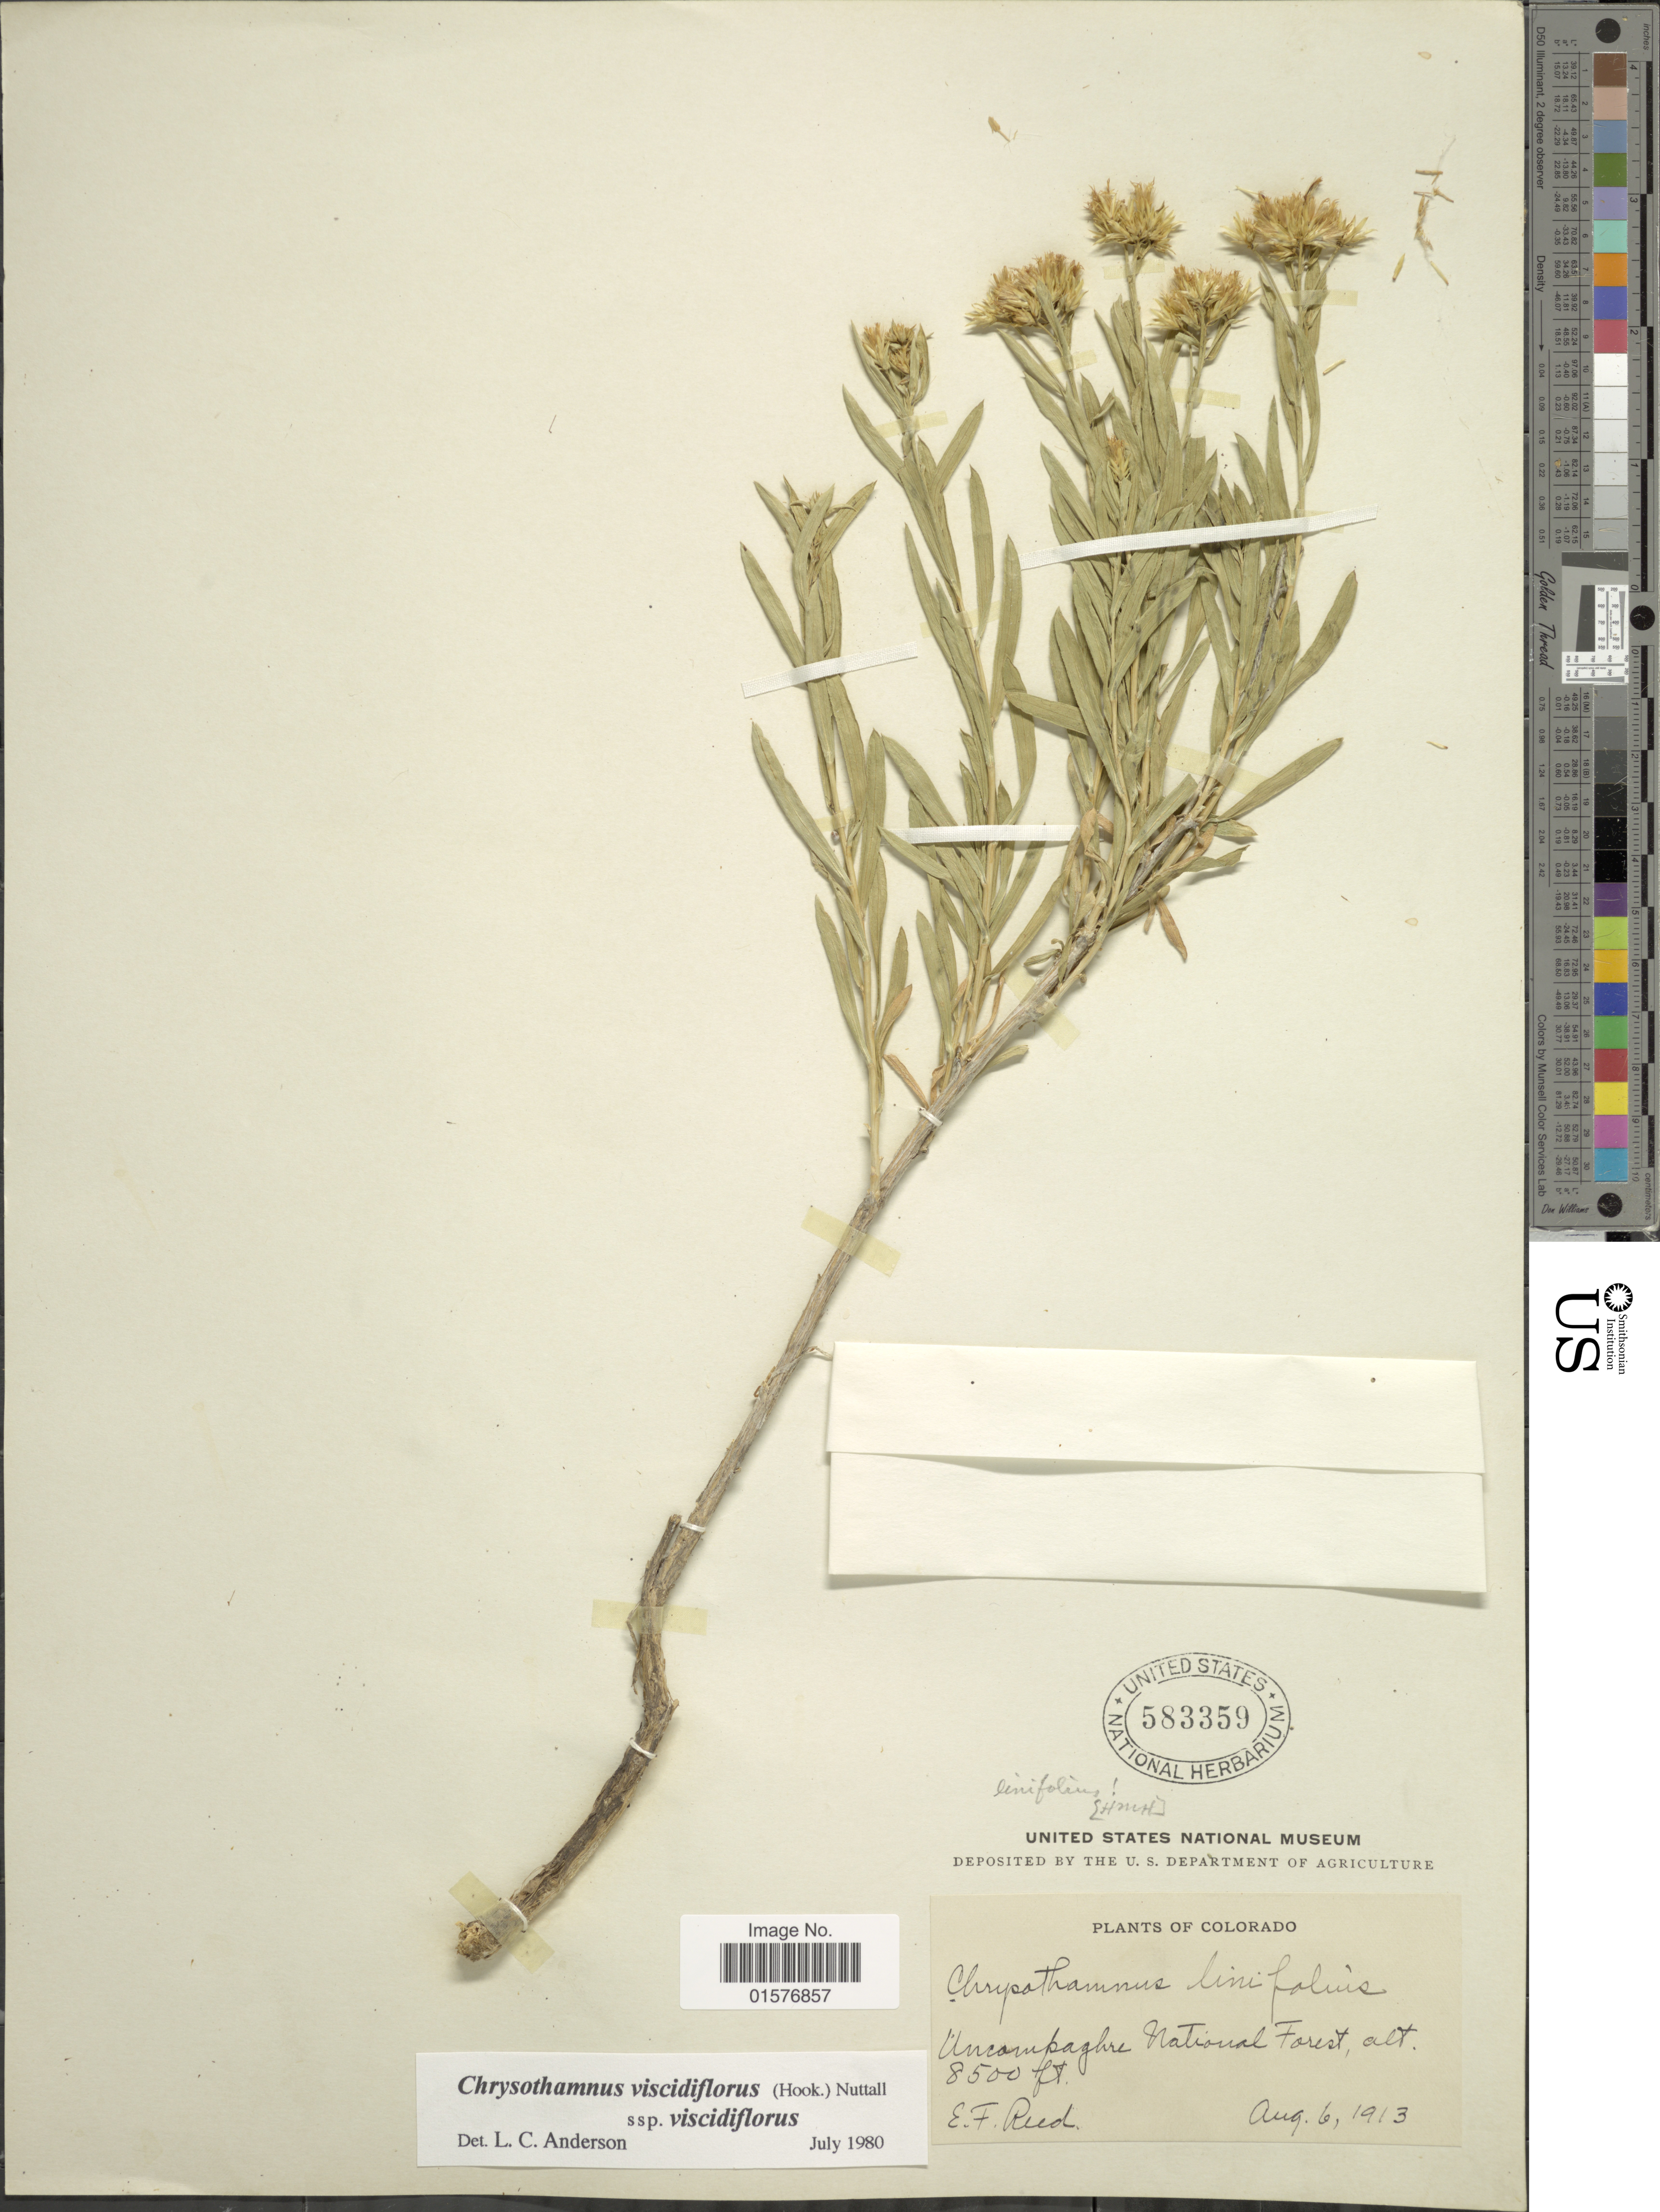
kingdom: Plantae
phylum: Tracheophyta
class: Magnoliopsida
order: Asterales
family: Asteraceae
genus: Chrysothamnus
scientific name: Chrysothamnus viscidiflorus subsp. viscidiflorus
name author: (Hook.) Nutt.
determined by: Urbatsch, Lowell E., Curator (LSU), Louisiana State University (UNITED STATES)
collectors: E. Reed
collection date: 1913-08-06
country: United States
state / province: Colorado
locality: Uncompaghre National Forest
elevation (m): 2591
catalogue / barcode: US 583359